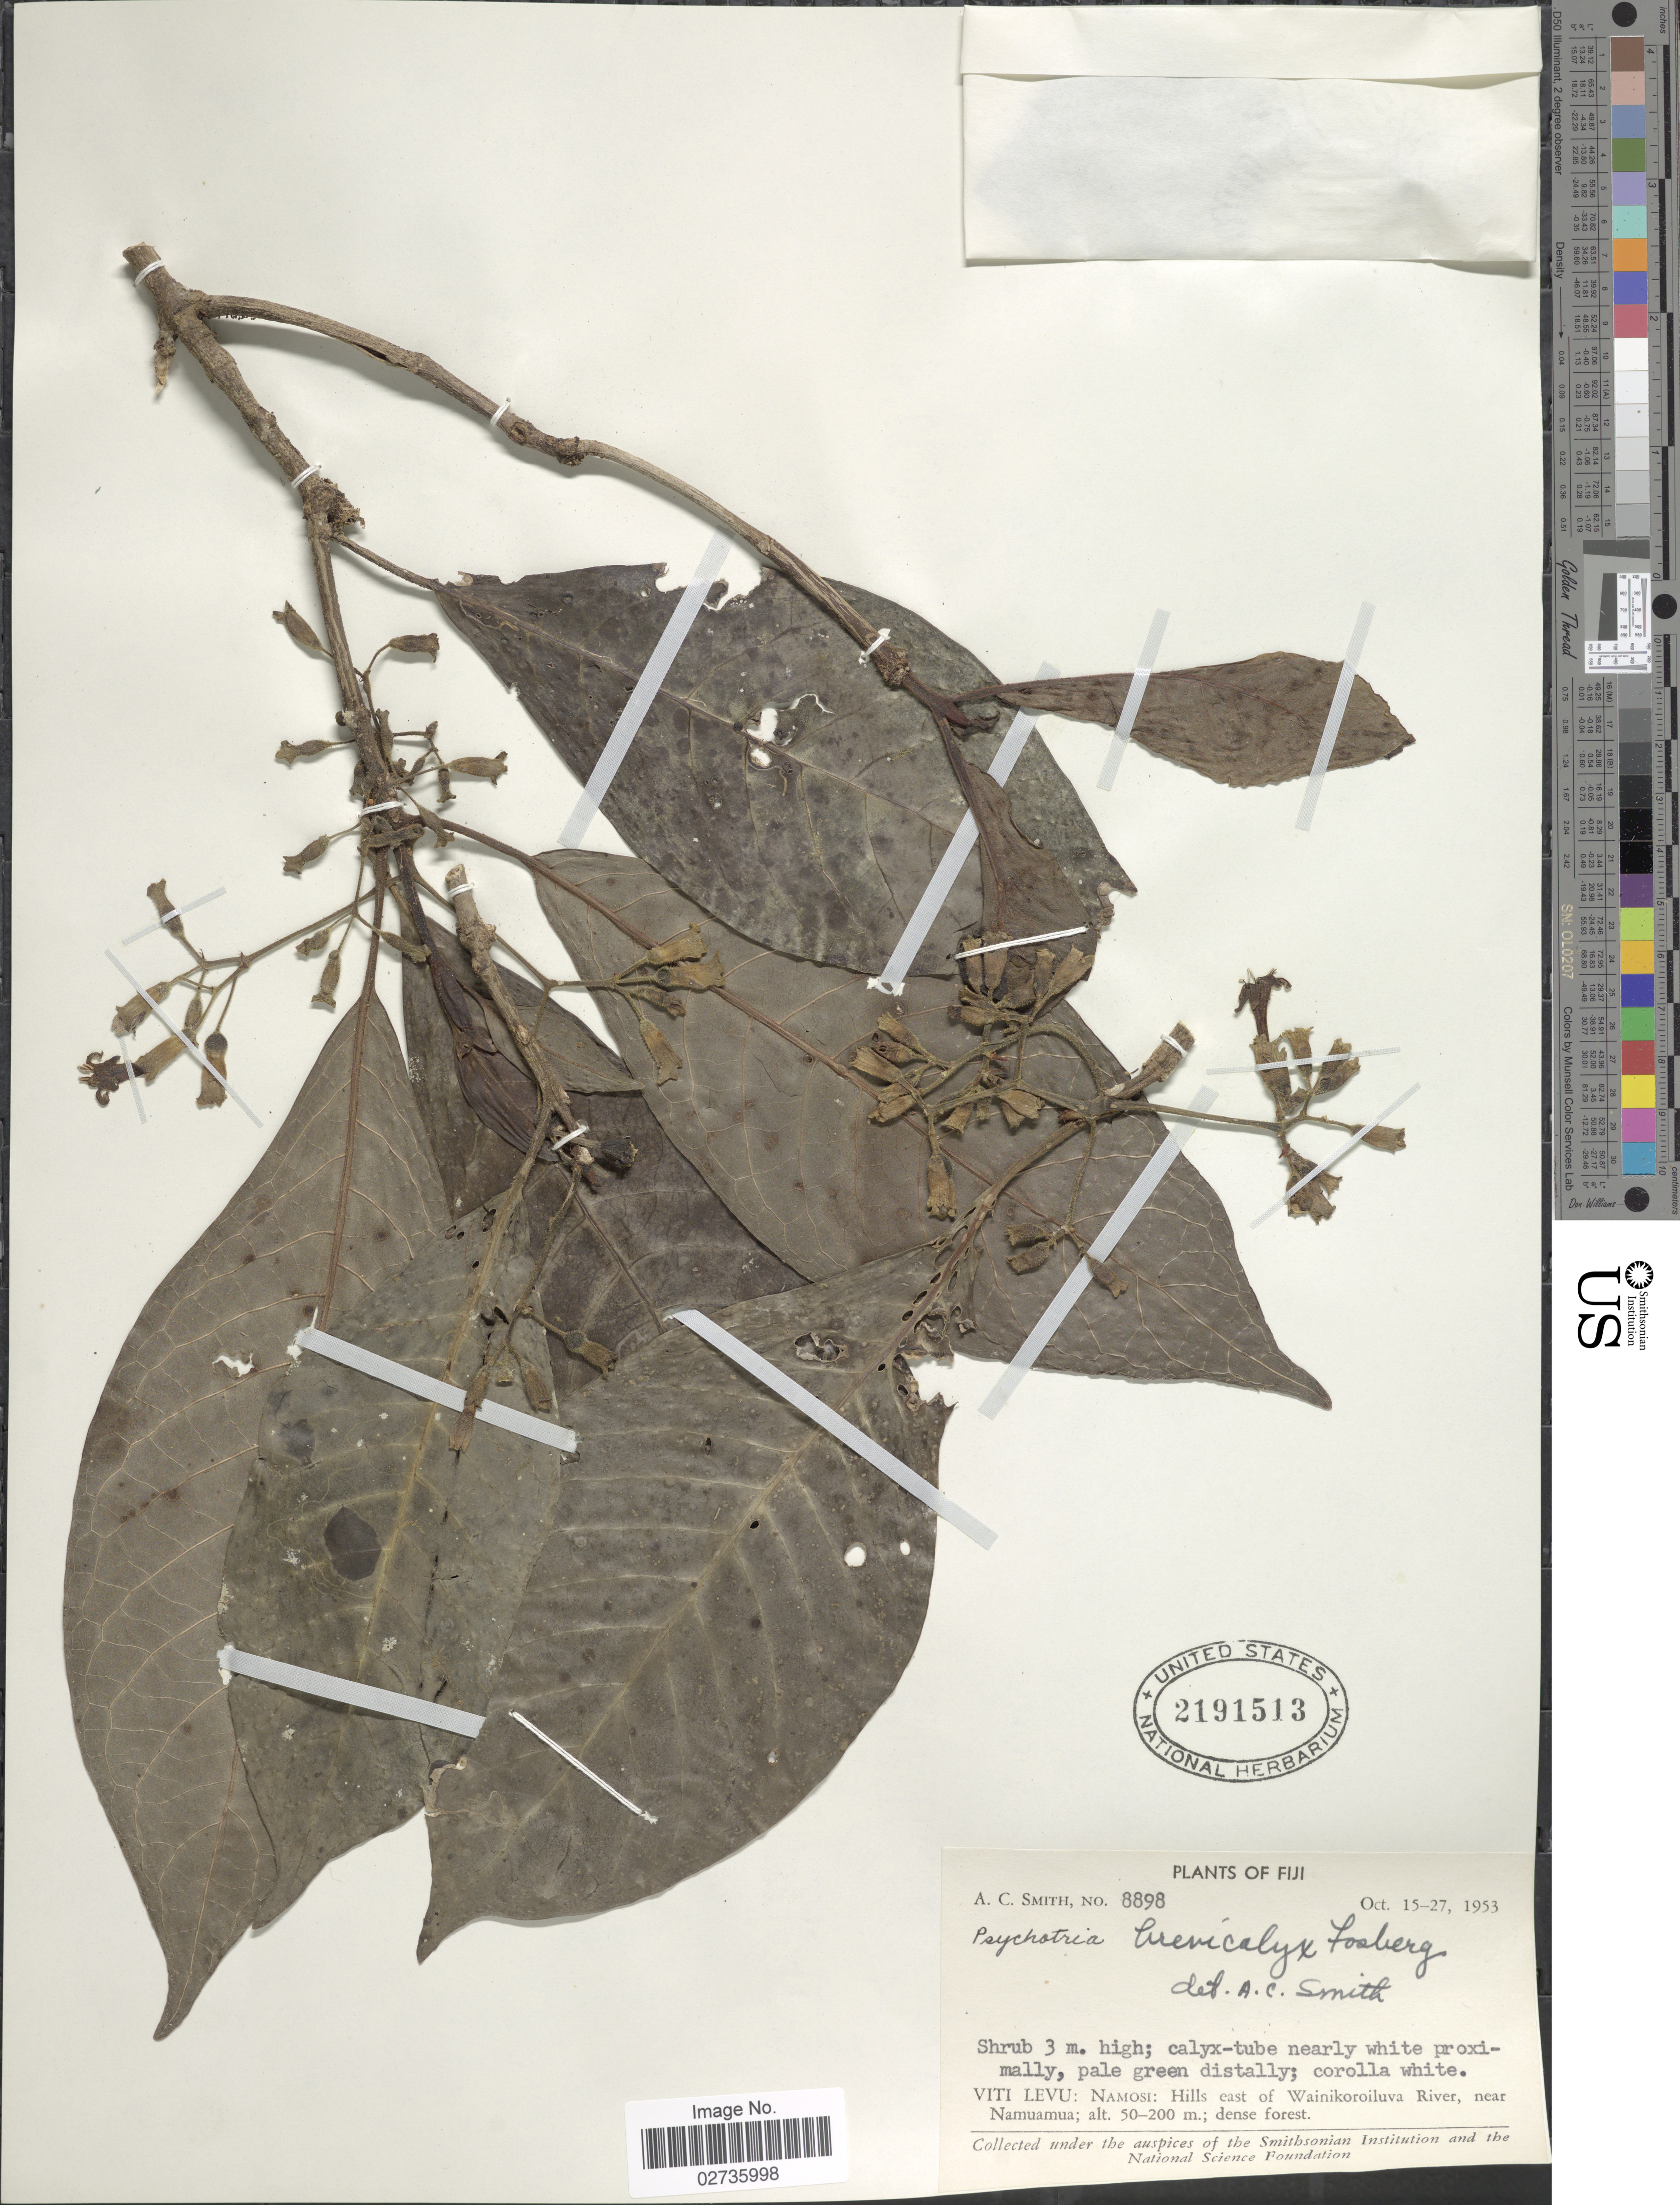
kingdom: Plantae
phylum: Tracheophyta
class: Magnoliopsida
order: Gentianales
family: Rubiaceae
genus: Psychotria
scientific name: Psychotria brevicalyx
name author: Fosberg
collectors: A. C. Smith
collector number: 8898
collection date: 1953-10-15/1953-10-27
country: Fiji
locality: Viti Levu: Namosi: Hills east of Wainikoroiluva River, near Namuamua.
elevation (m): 50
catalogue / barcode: US 2191513